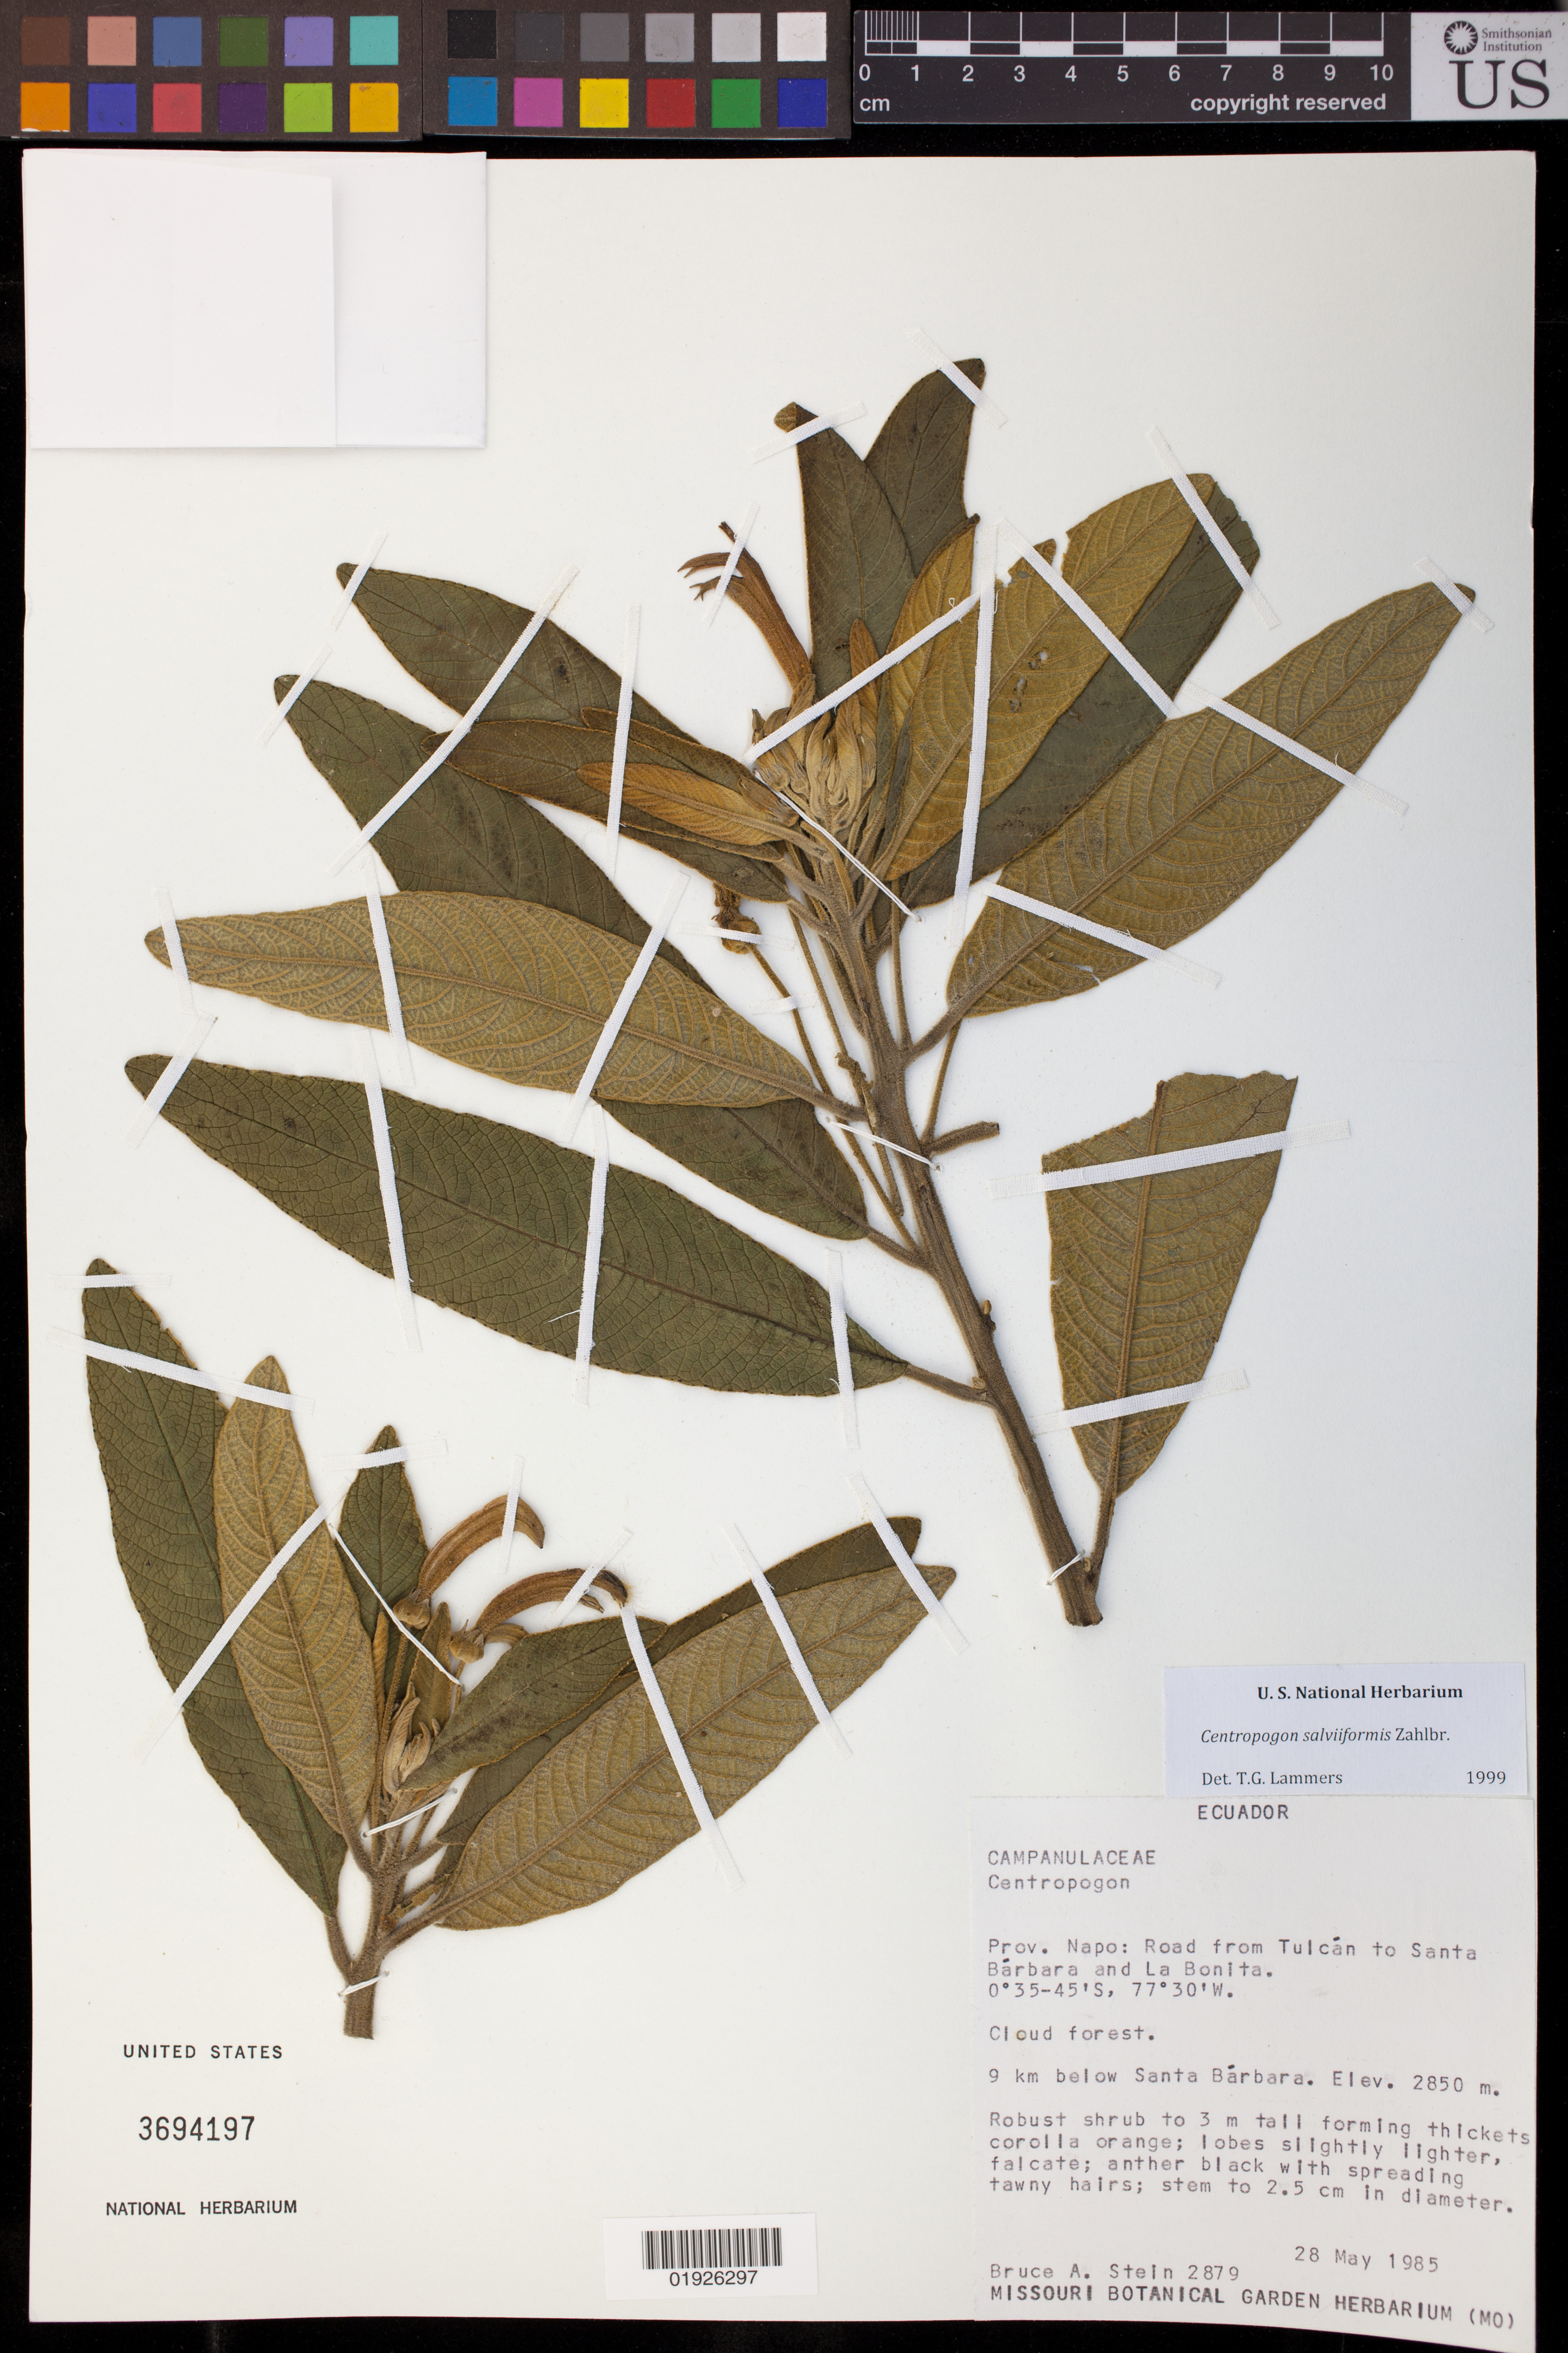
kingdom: Plantae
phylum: Tracheophyta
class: Magnoliopsida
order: Asterales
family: Campanulaceae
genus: Centropogon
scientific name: Centropogon salviiformis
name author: Zahlbr.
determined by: Lammers, T. G.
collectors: B. A. Stein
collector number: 2879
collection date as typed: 28 May 1985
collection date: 1985-05-28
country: Ecuador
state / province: Napo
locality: Prov. Napo: Road from Tulcán to Santa Bárbara and La Bonita, 9 km below Santa Barbara.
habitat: Cloud forest.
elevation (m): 2850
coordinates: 0 35 - 45 S, 77 30 W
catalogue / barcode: US 3694197